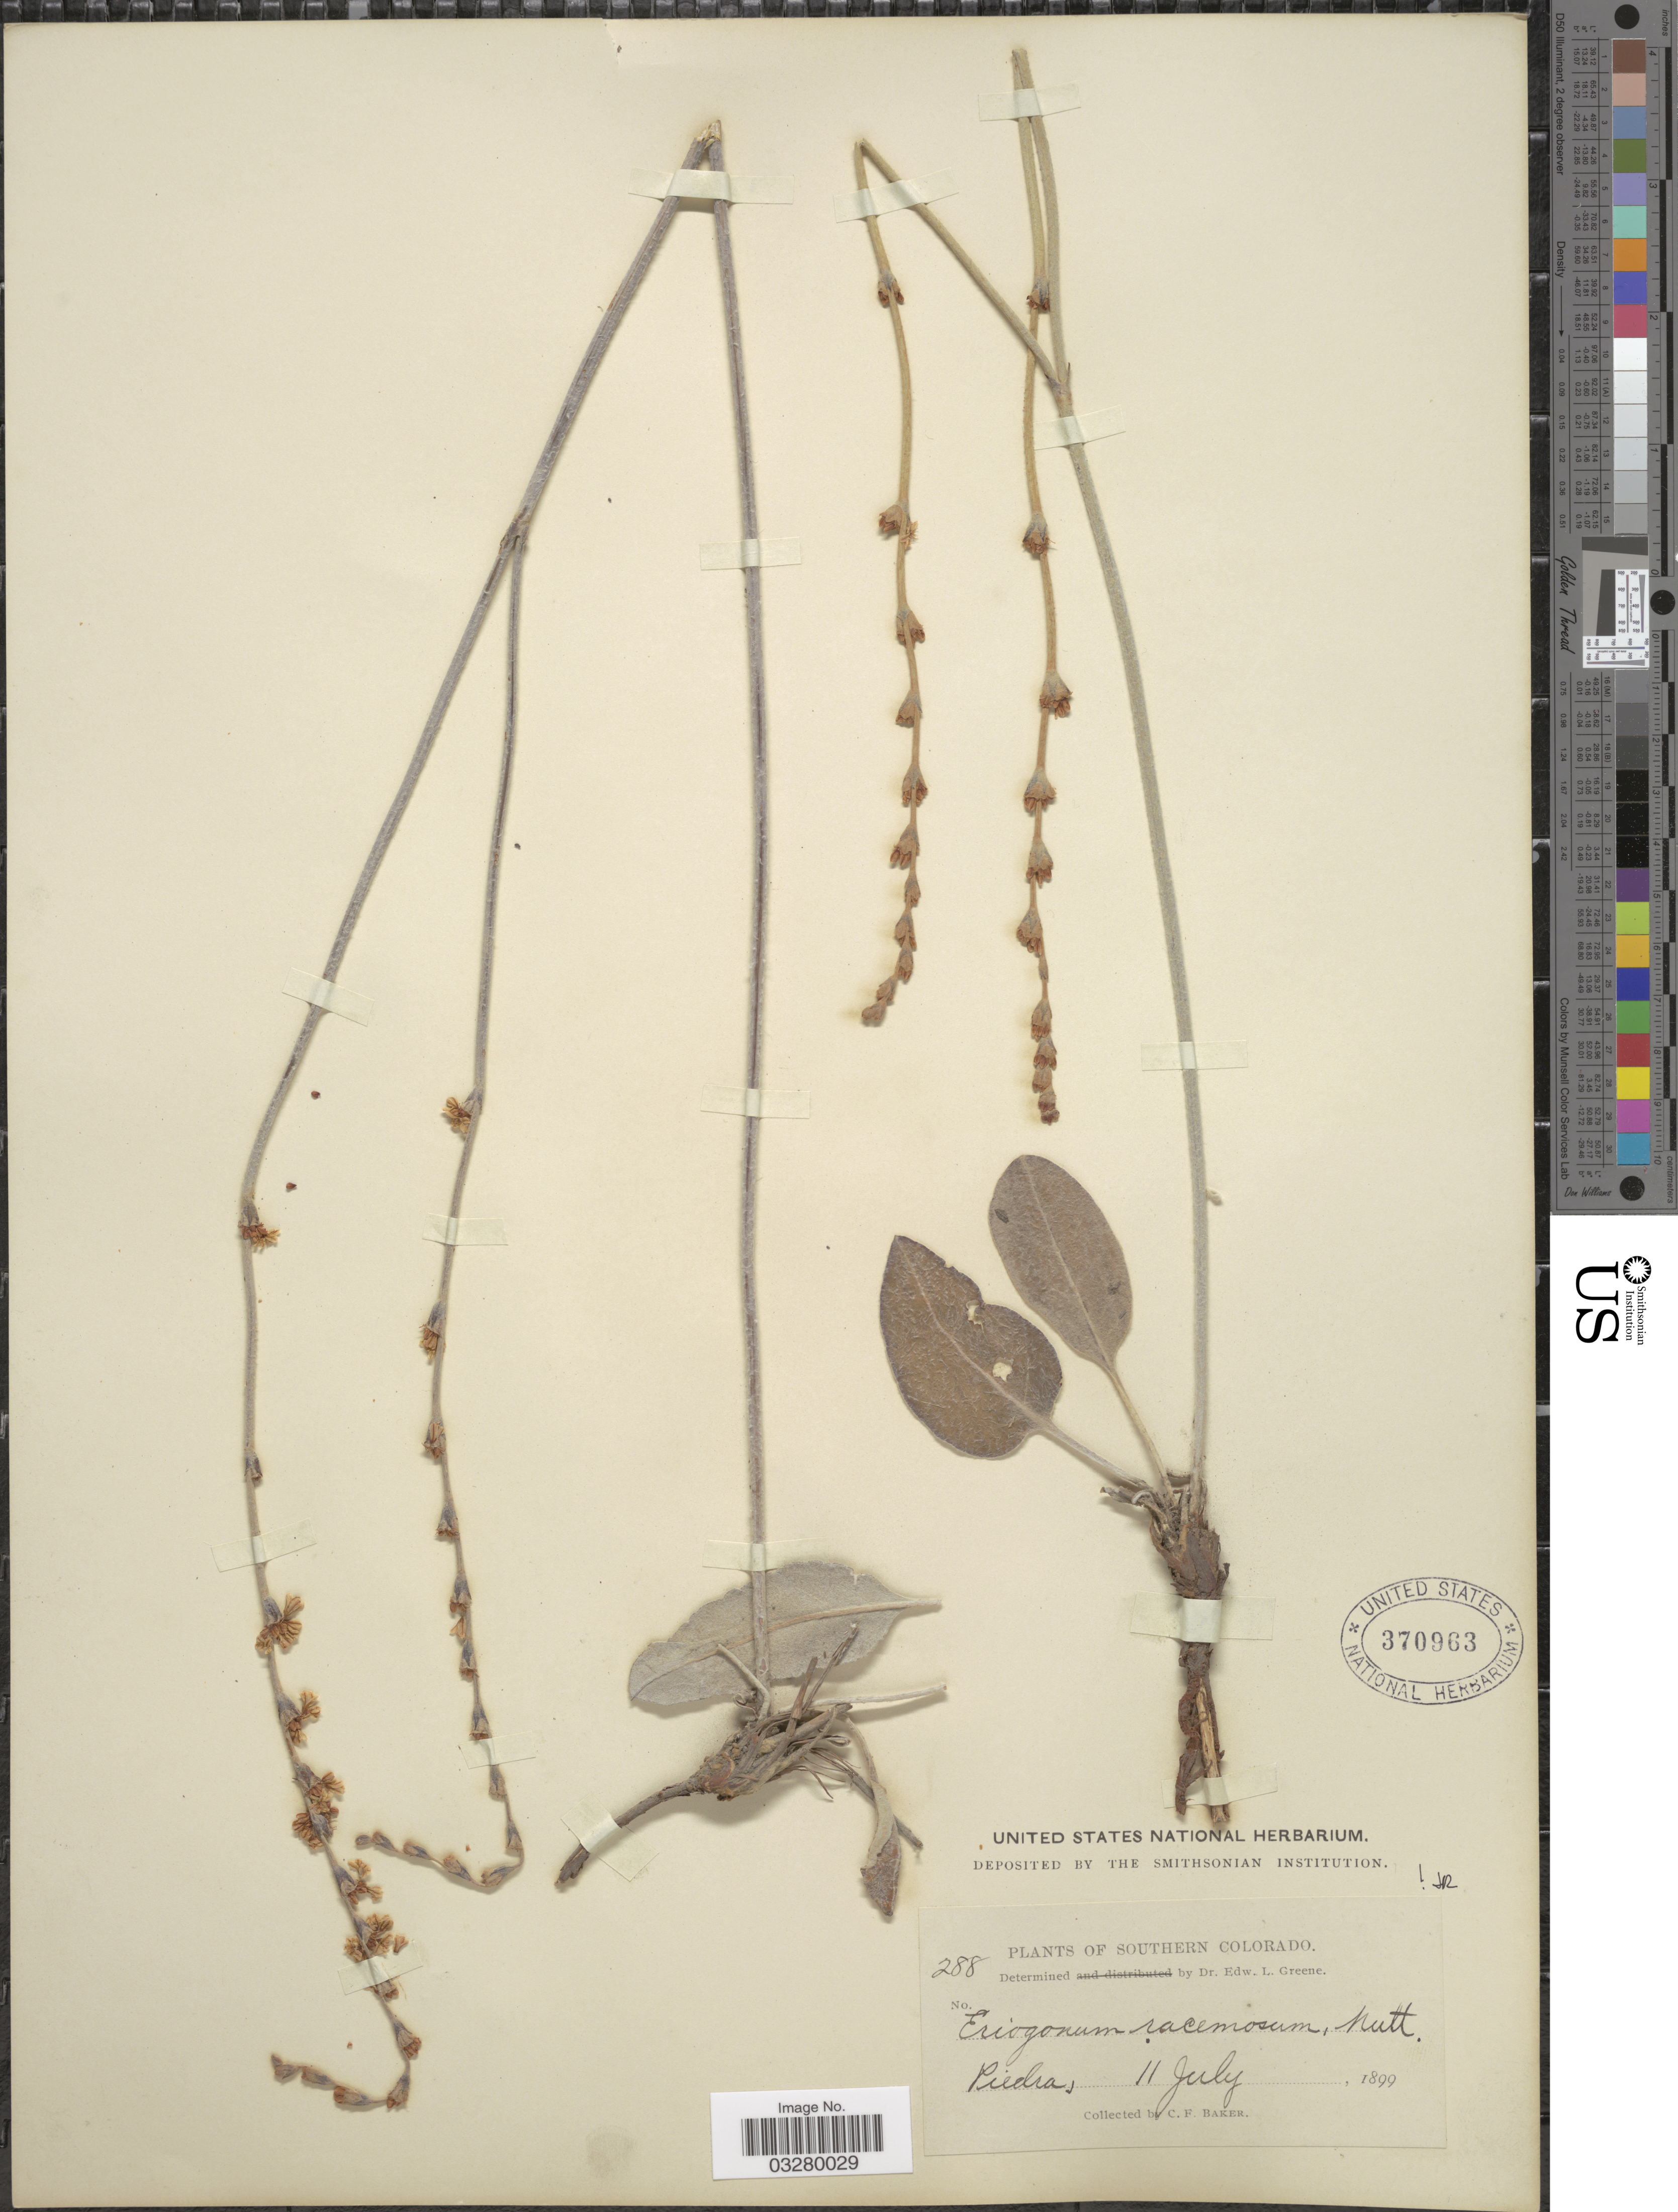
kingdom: Plantae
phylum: Tracheophyta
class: Magnoliopsida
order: Caryophyllales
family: Polygonaceae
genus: Eriogonum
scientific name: Eriogonum racemosum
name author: Nutt.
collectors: C. F. Baker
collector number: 288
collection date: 1899-07-11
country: United States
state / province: Colorado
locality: Southern Colorado, Piedra.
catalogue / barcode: US 370963